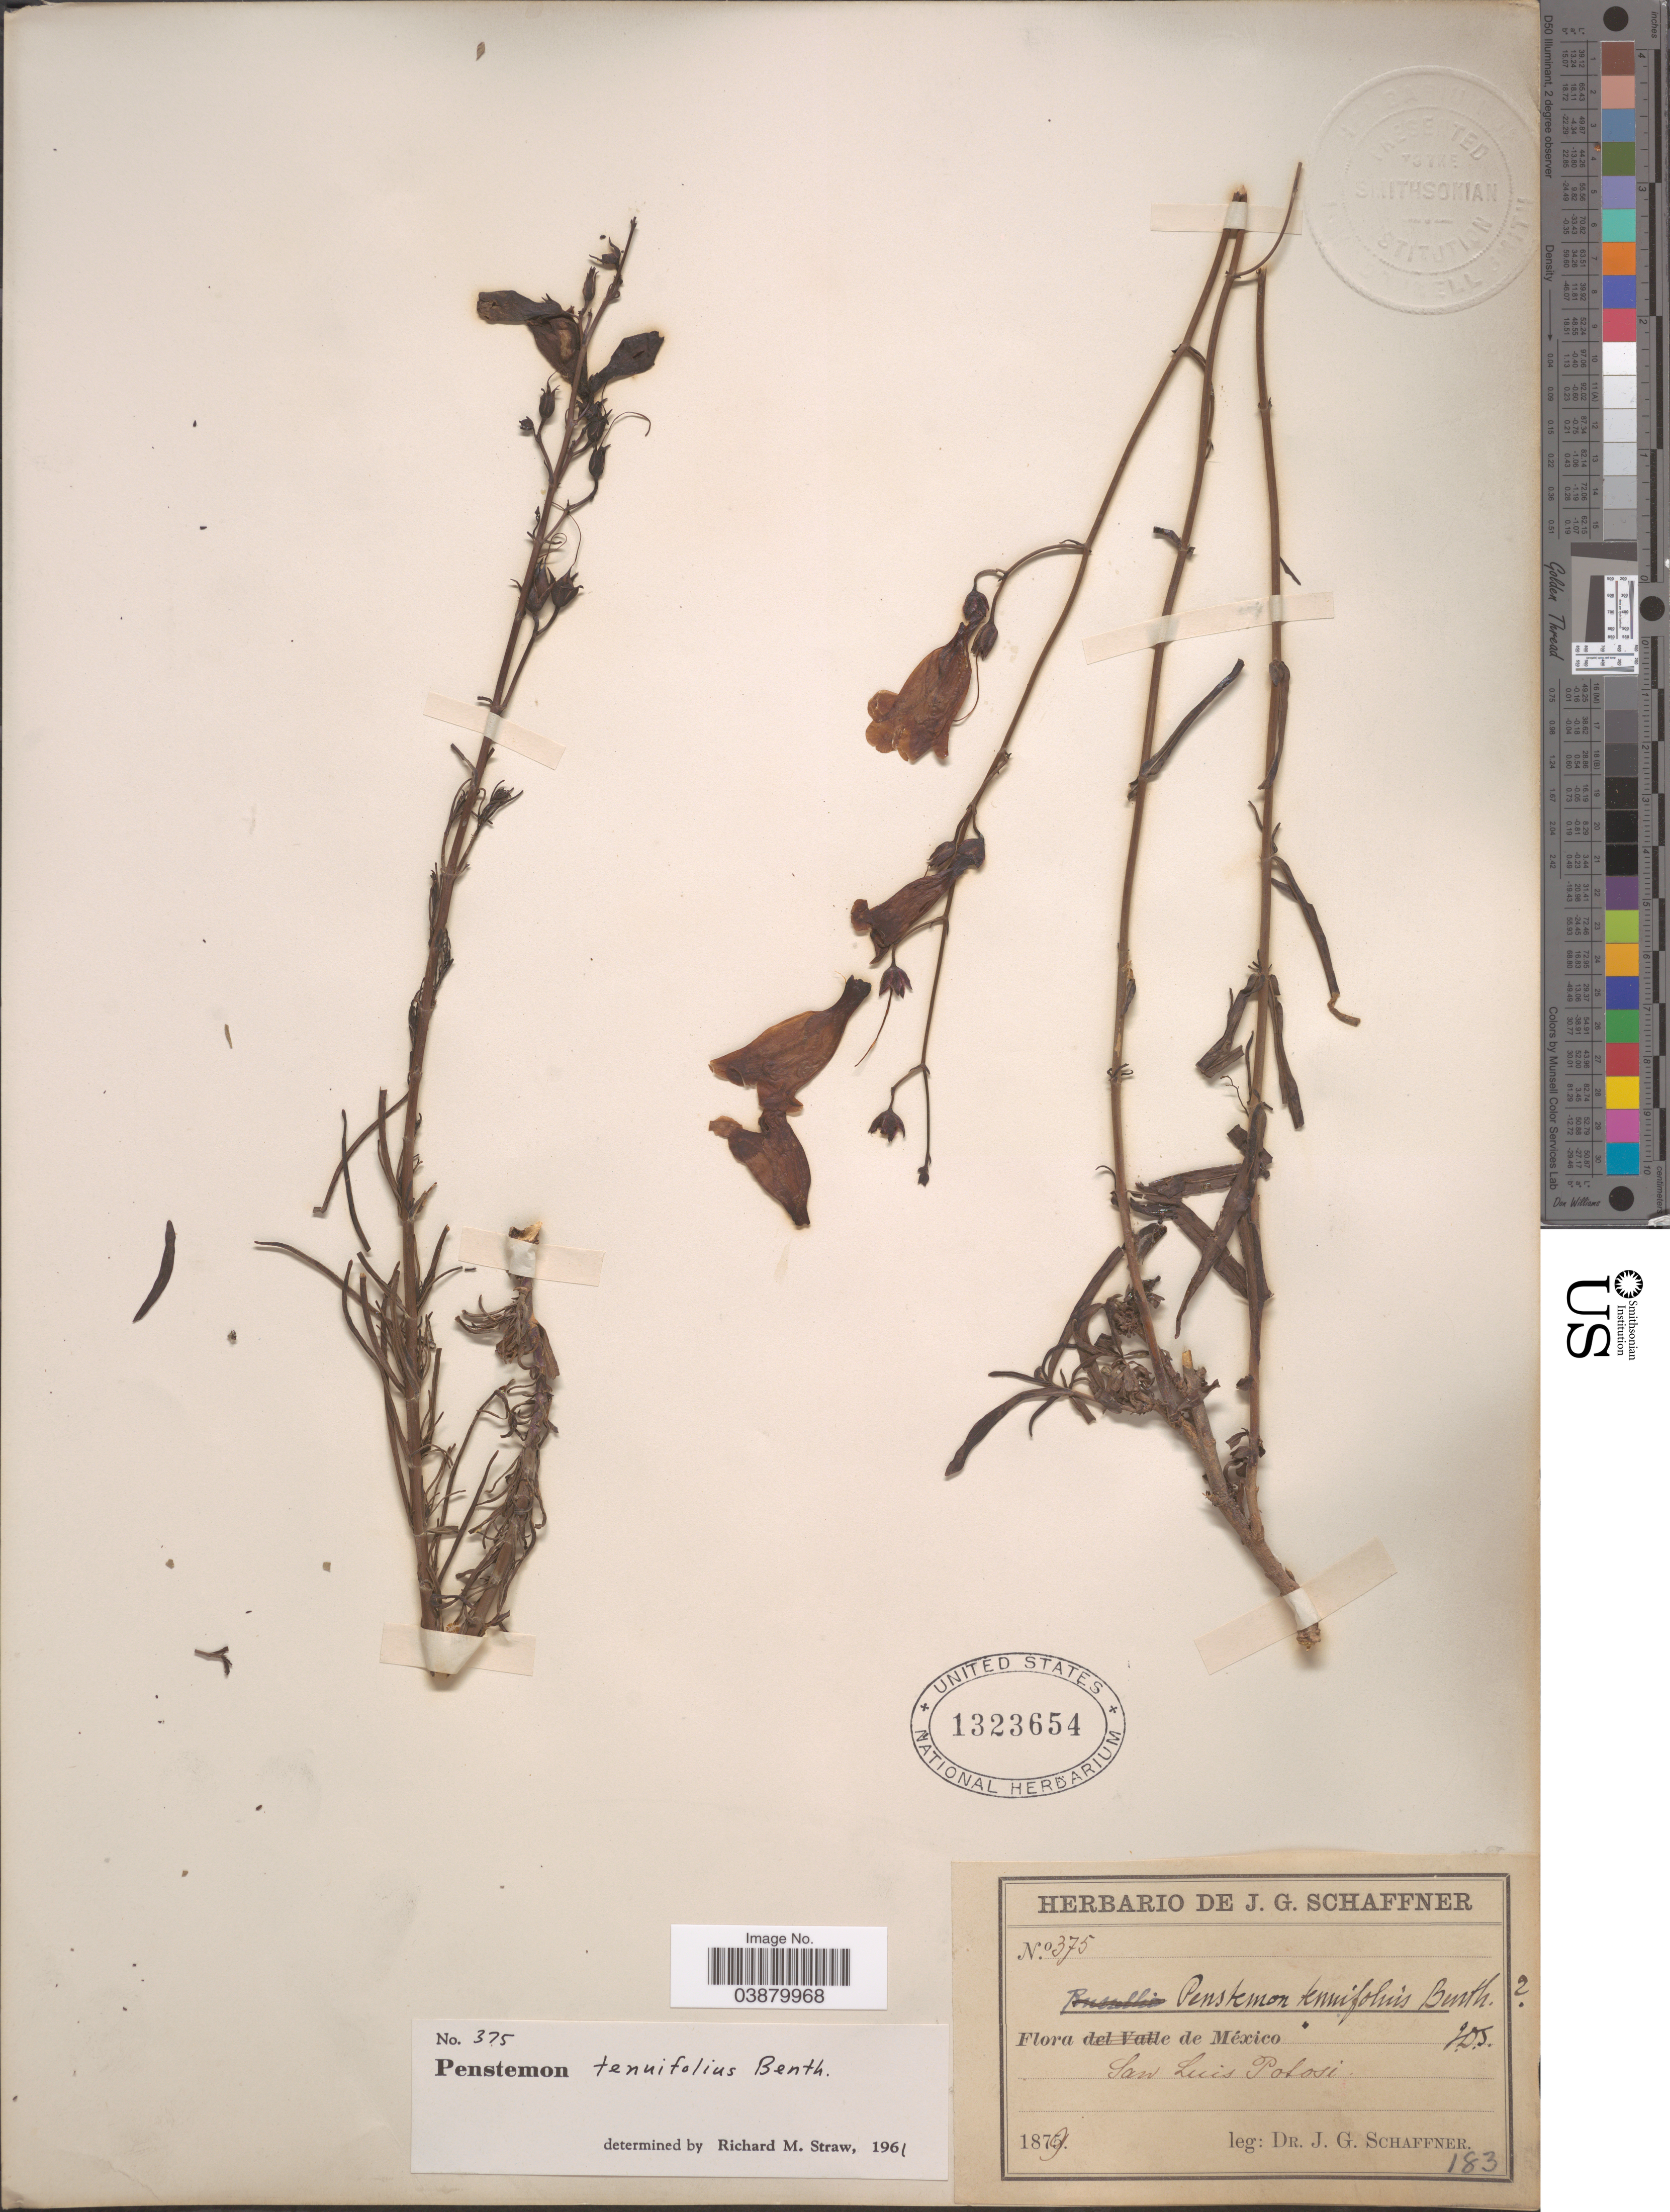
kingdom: Plantae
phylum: Tracheophyta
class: Magnoliopsida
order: Lamiales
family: Plantaginaceae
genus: Penstemon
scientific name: Penstemon tenuifolius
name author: Benth.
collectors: J. G. Schaffner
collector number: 375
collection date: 1879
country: Mexico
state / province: San Luis Potosí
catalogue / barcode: US 1323654